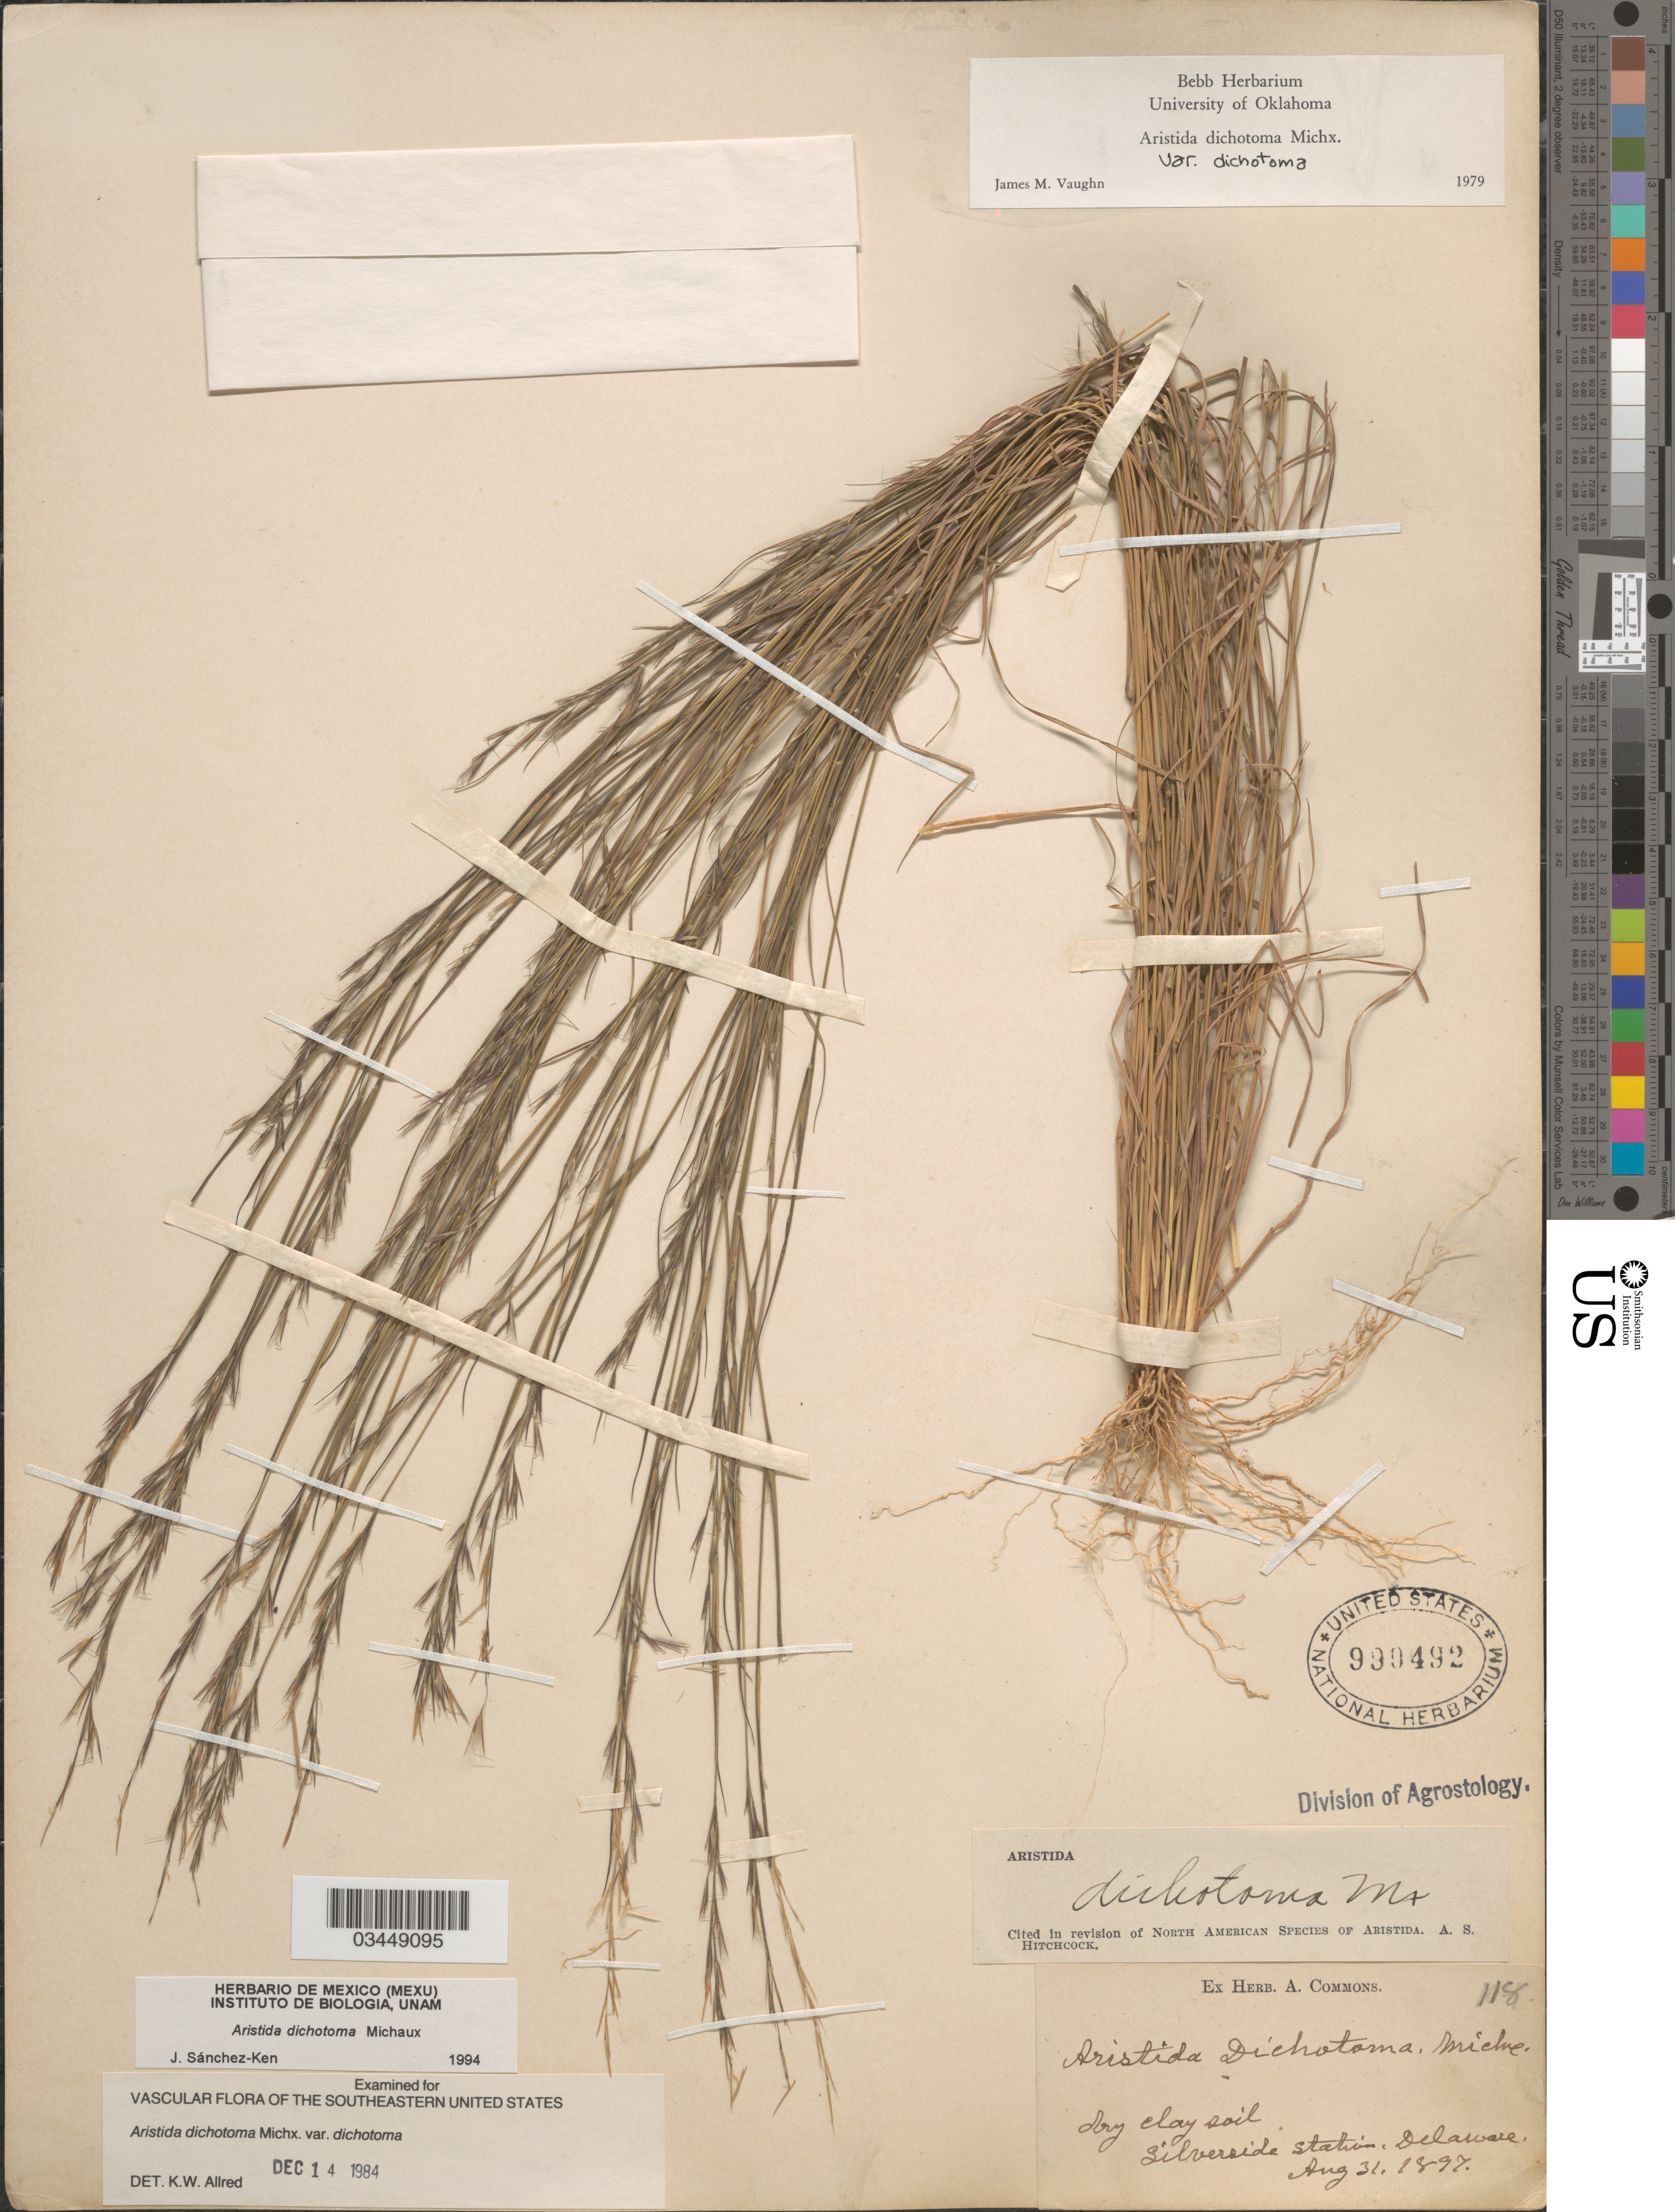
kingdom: Plantae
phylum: Tracheophyta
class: Liliopsida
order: Poales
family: Poaceae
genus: Aristida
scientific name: Aristida dichotoma var. dichotoma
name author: Michx.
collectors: A. Commons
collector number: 118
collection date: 1897-08-31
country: United States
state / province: Delaware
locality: Silverside Station.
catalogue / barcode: US 990492